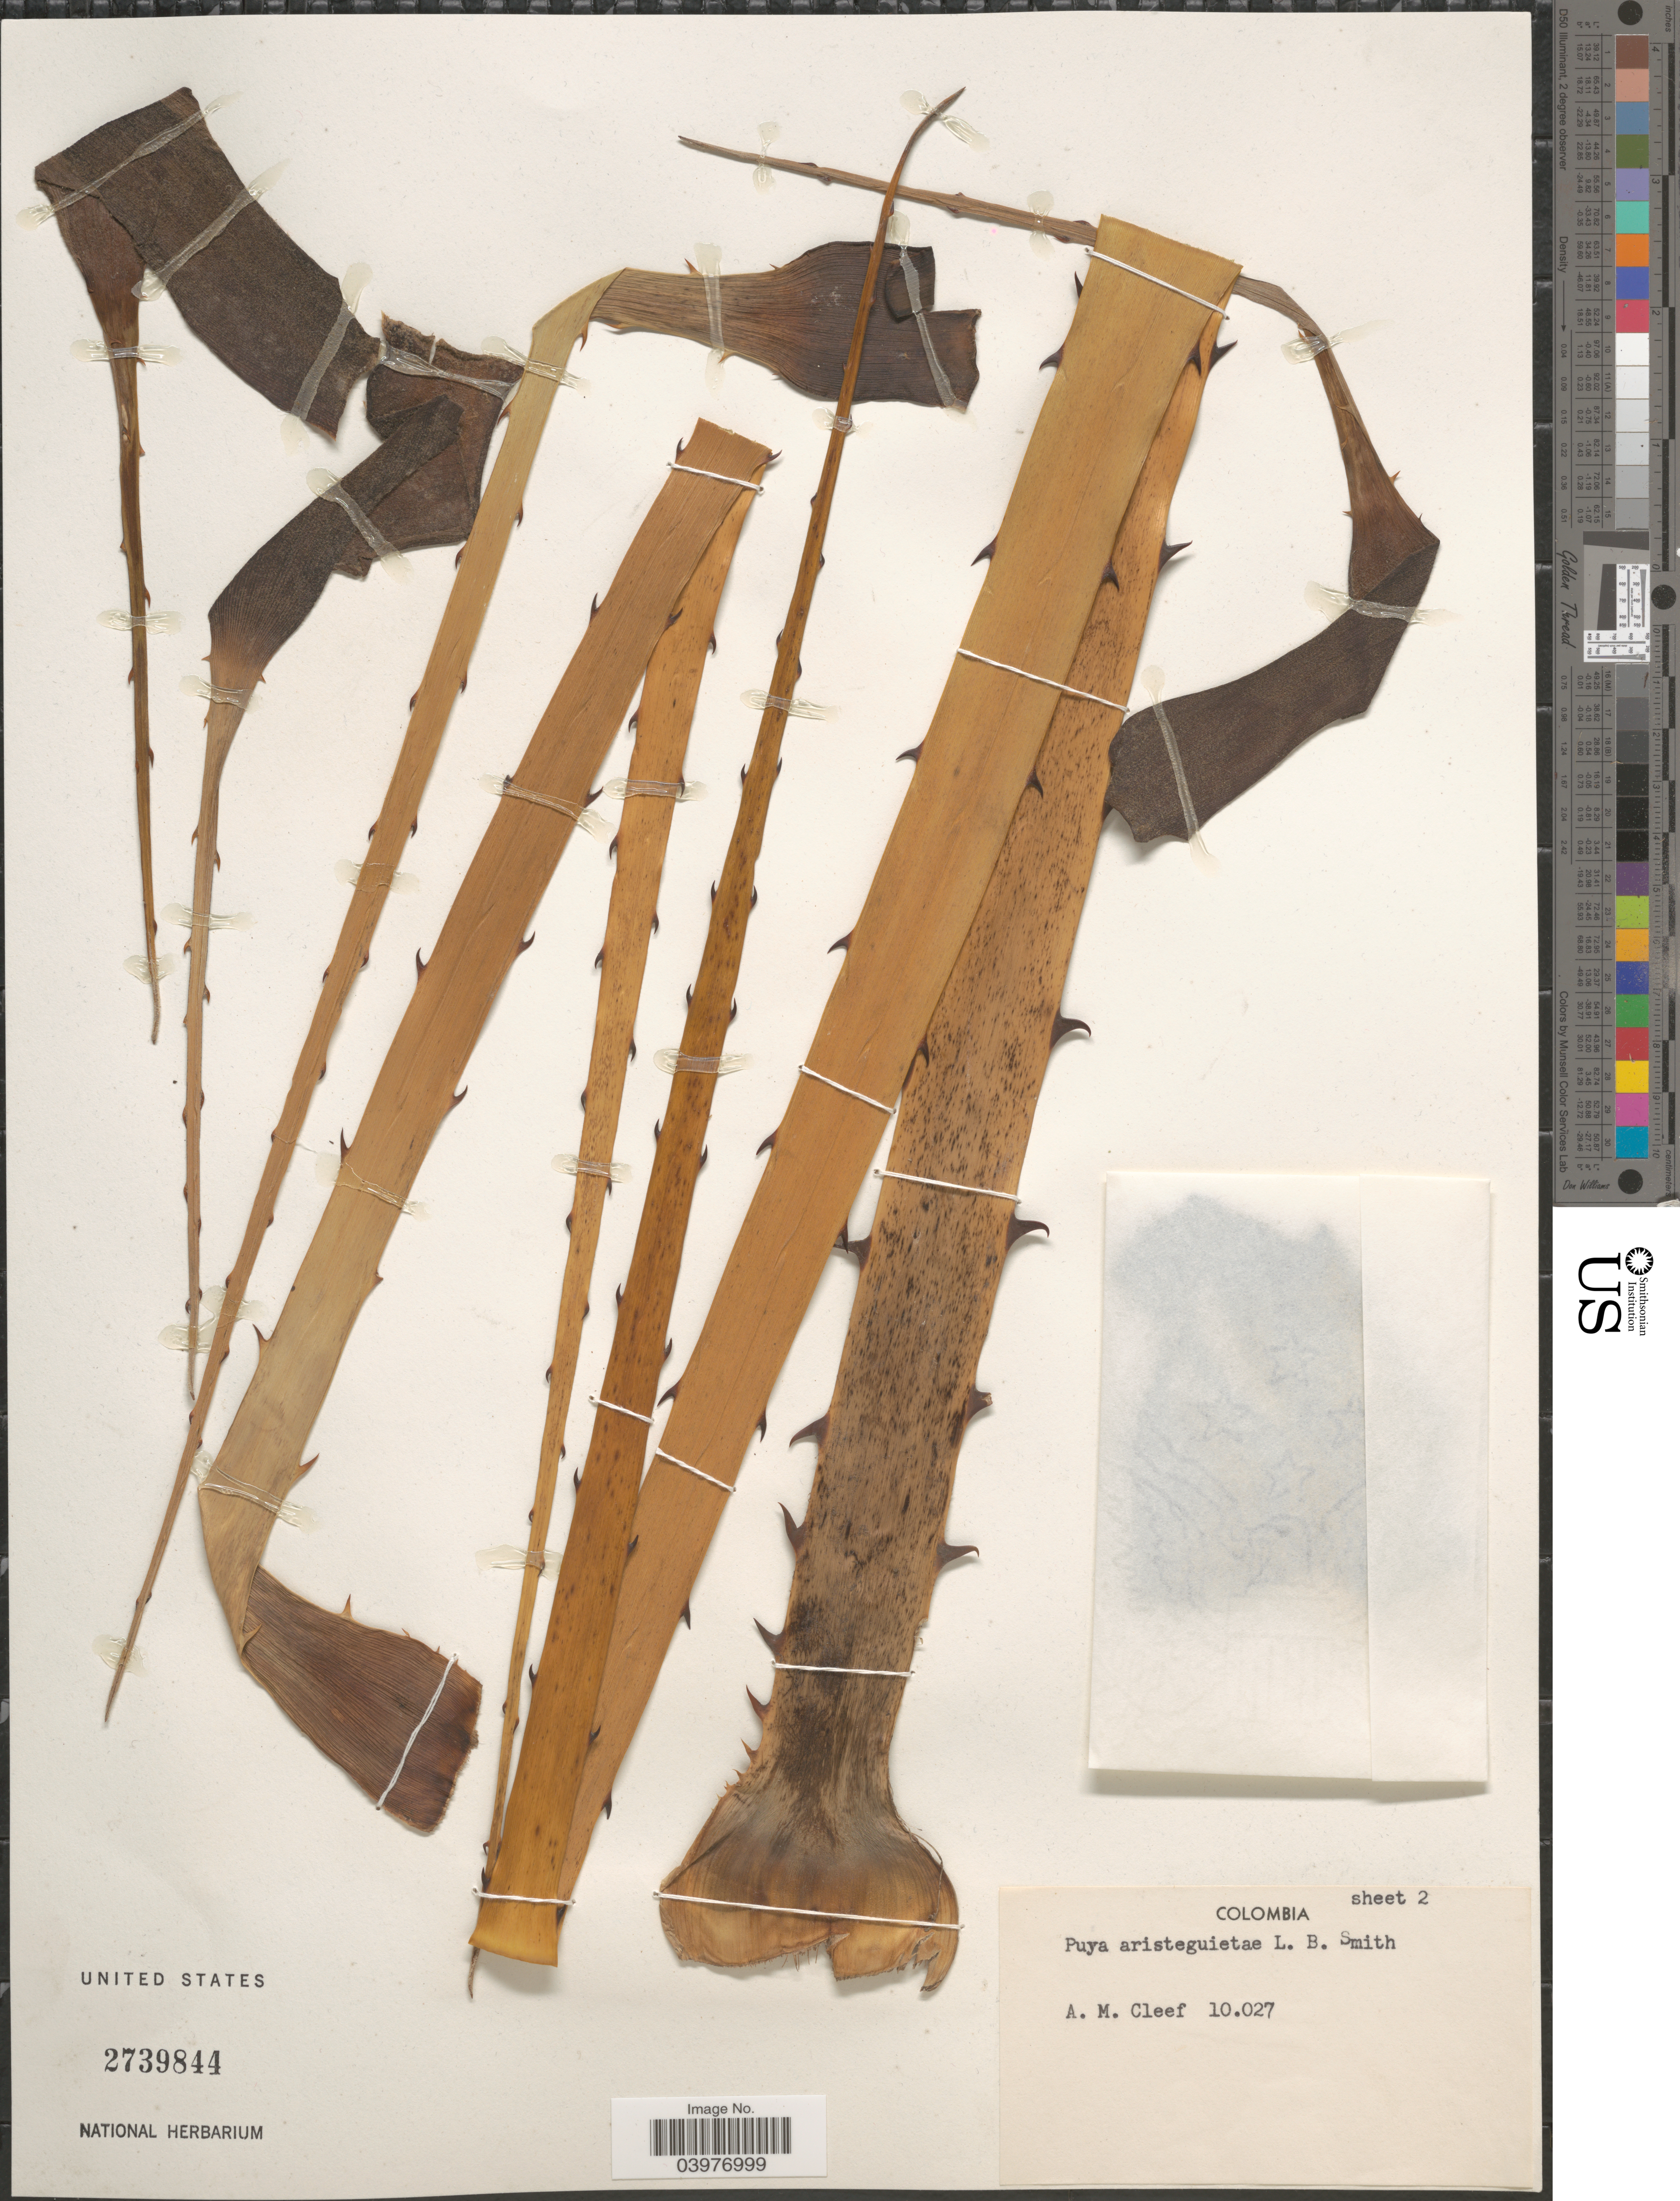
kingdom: Plantae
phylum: Tracheophyta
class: Liliopsida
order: Poales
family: Bromeliaceae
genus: Puya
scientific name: Puya aristeguietae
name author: L.B. Sm.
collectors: A. M. Cleef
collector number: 10027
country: Colombia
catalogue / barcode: US 2739844